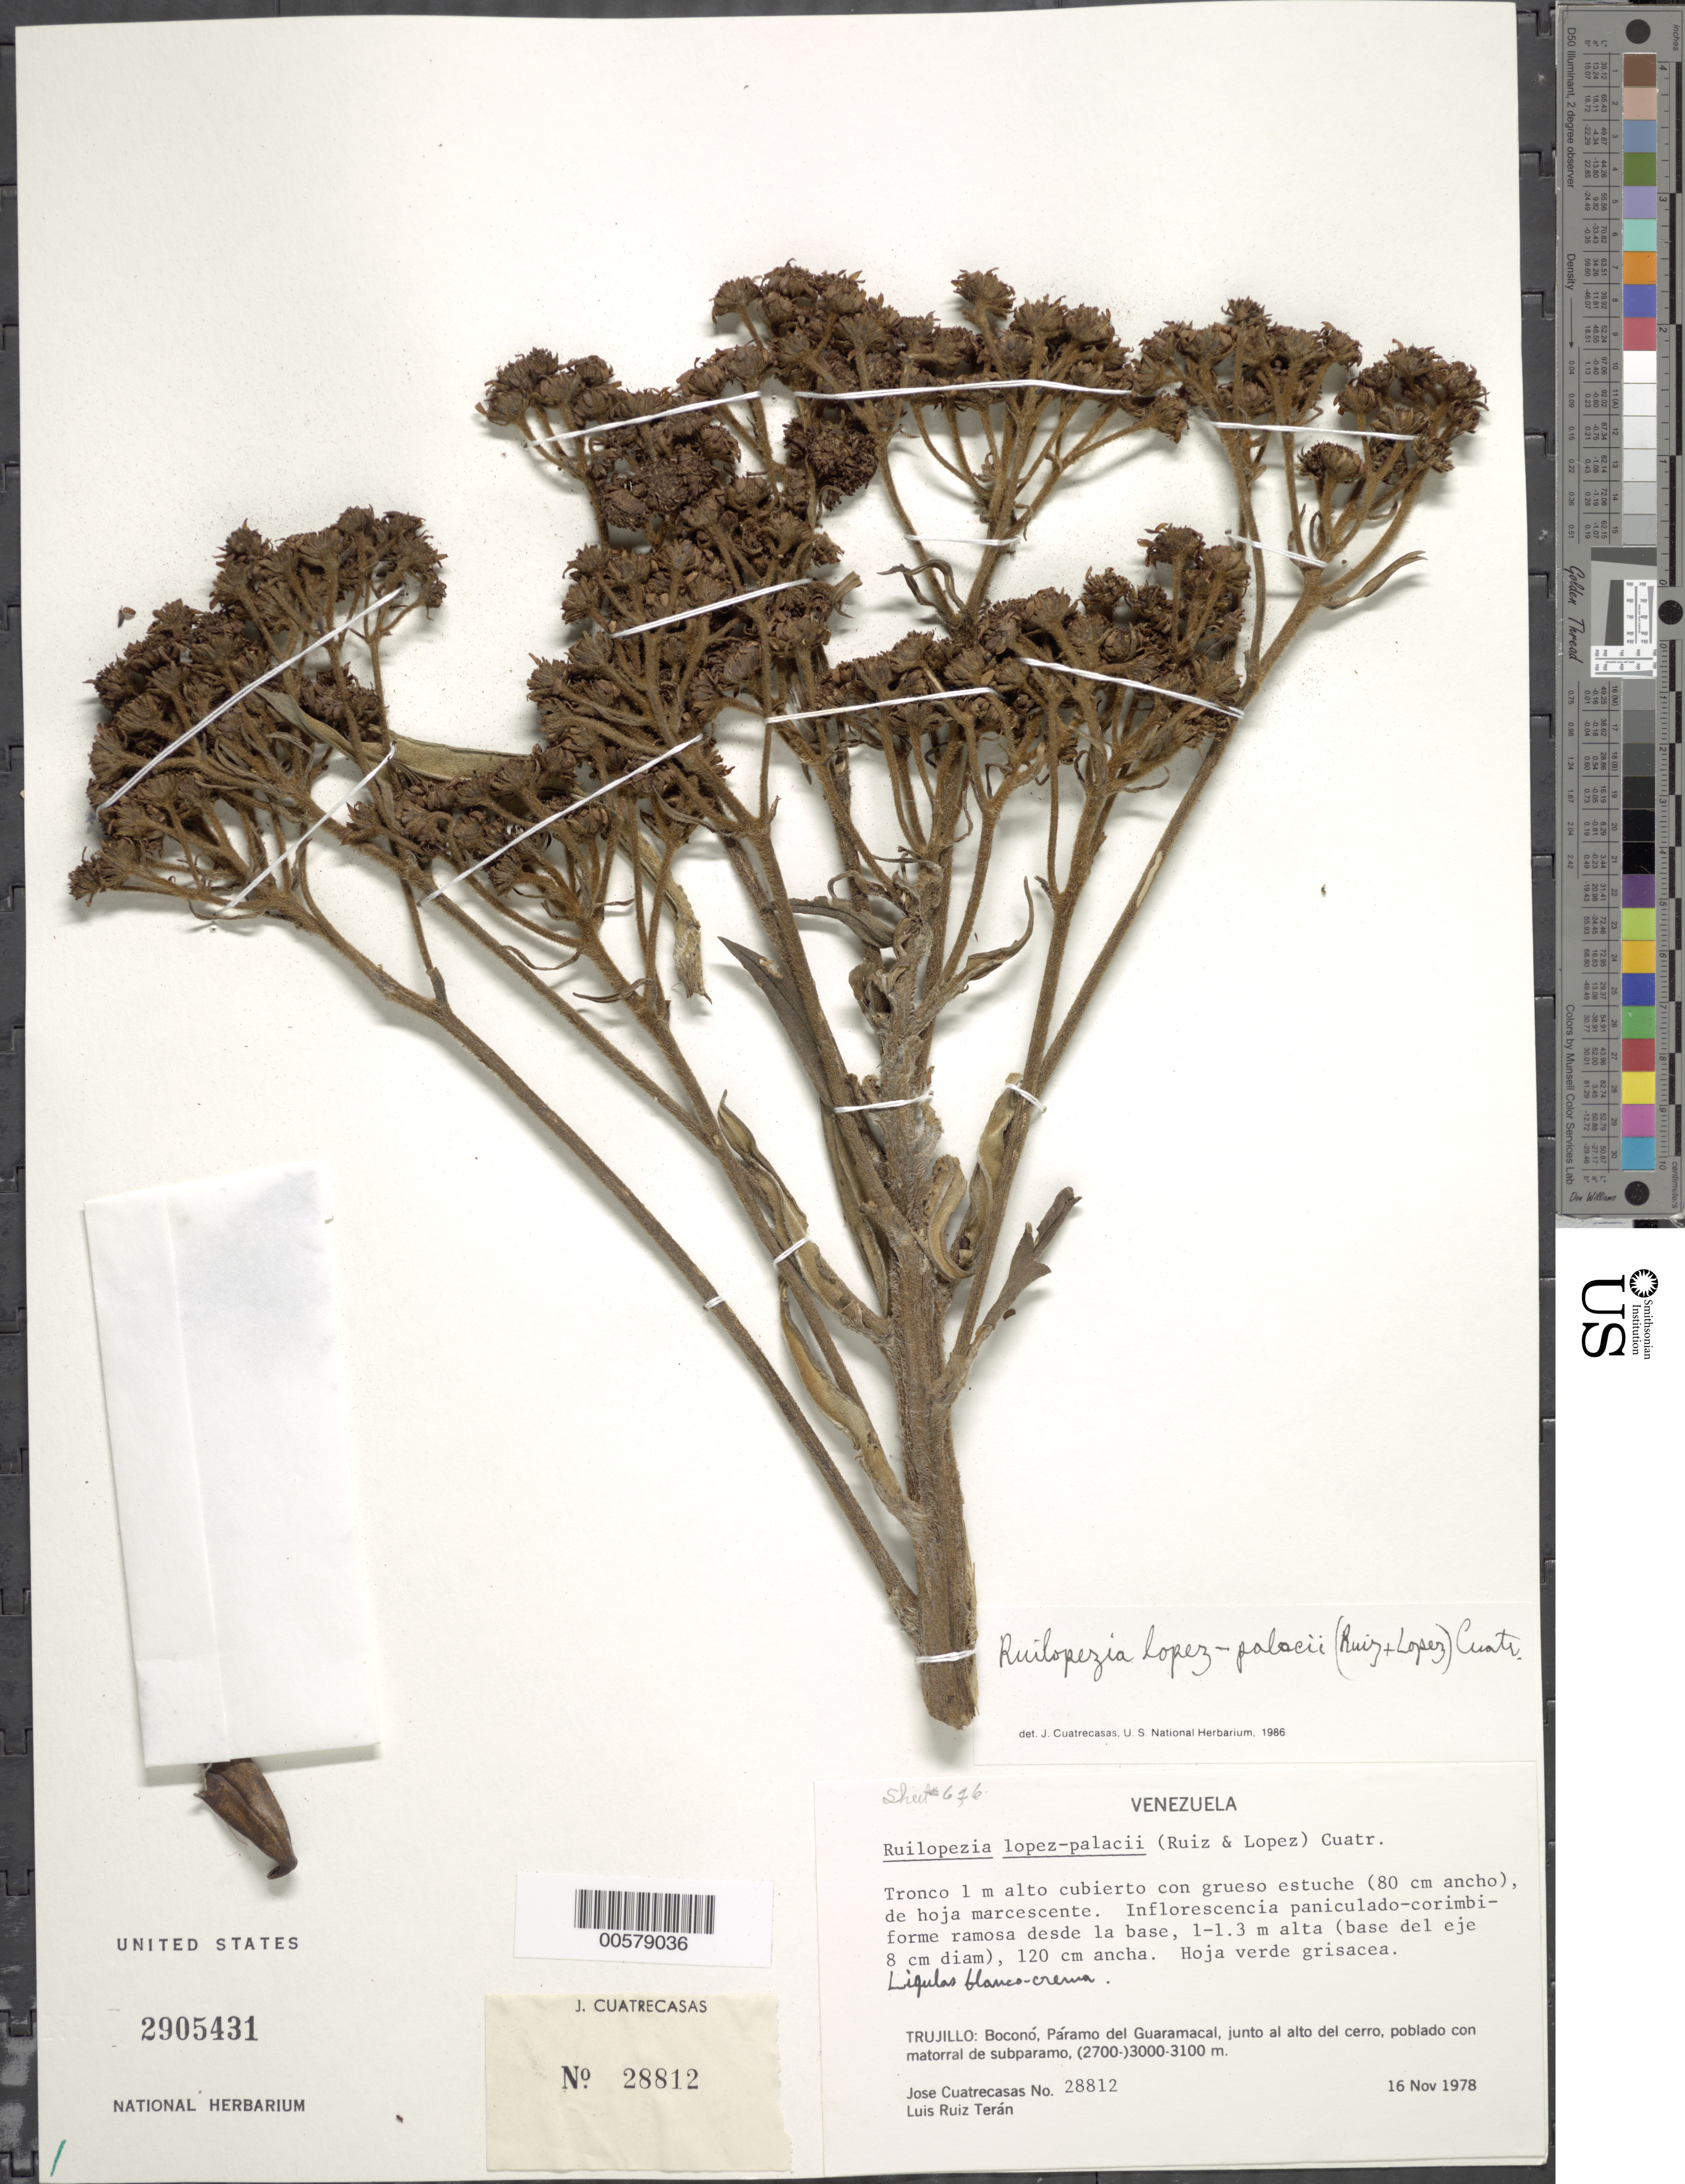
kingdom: Plantae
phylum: Tracheophyta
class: Magnoliopsida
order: Asterales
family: Asteraceae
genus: Ruilopezia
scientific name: Ruilopezia lopez-palacii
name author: (Ruíz-Terán & López Fig.) Cuatrec.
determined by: Cuatrecasas, J.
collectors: J. Cuatrecasas & L. E. Ruíz-Terán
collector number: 28812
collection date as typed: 16 Nov 1978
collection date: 1978-11-16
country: Venezuela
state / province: Trujillo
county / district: Boconó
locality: Paramo de Guaramacal, junto al alto del cerro, poblado con matorral de subparamo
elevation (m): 2700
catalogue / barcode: US 2905431